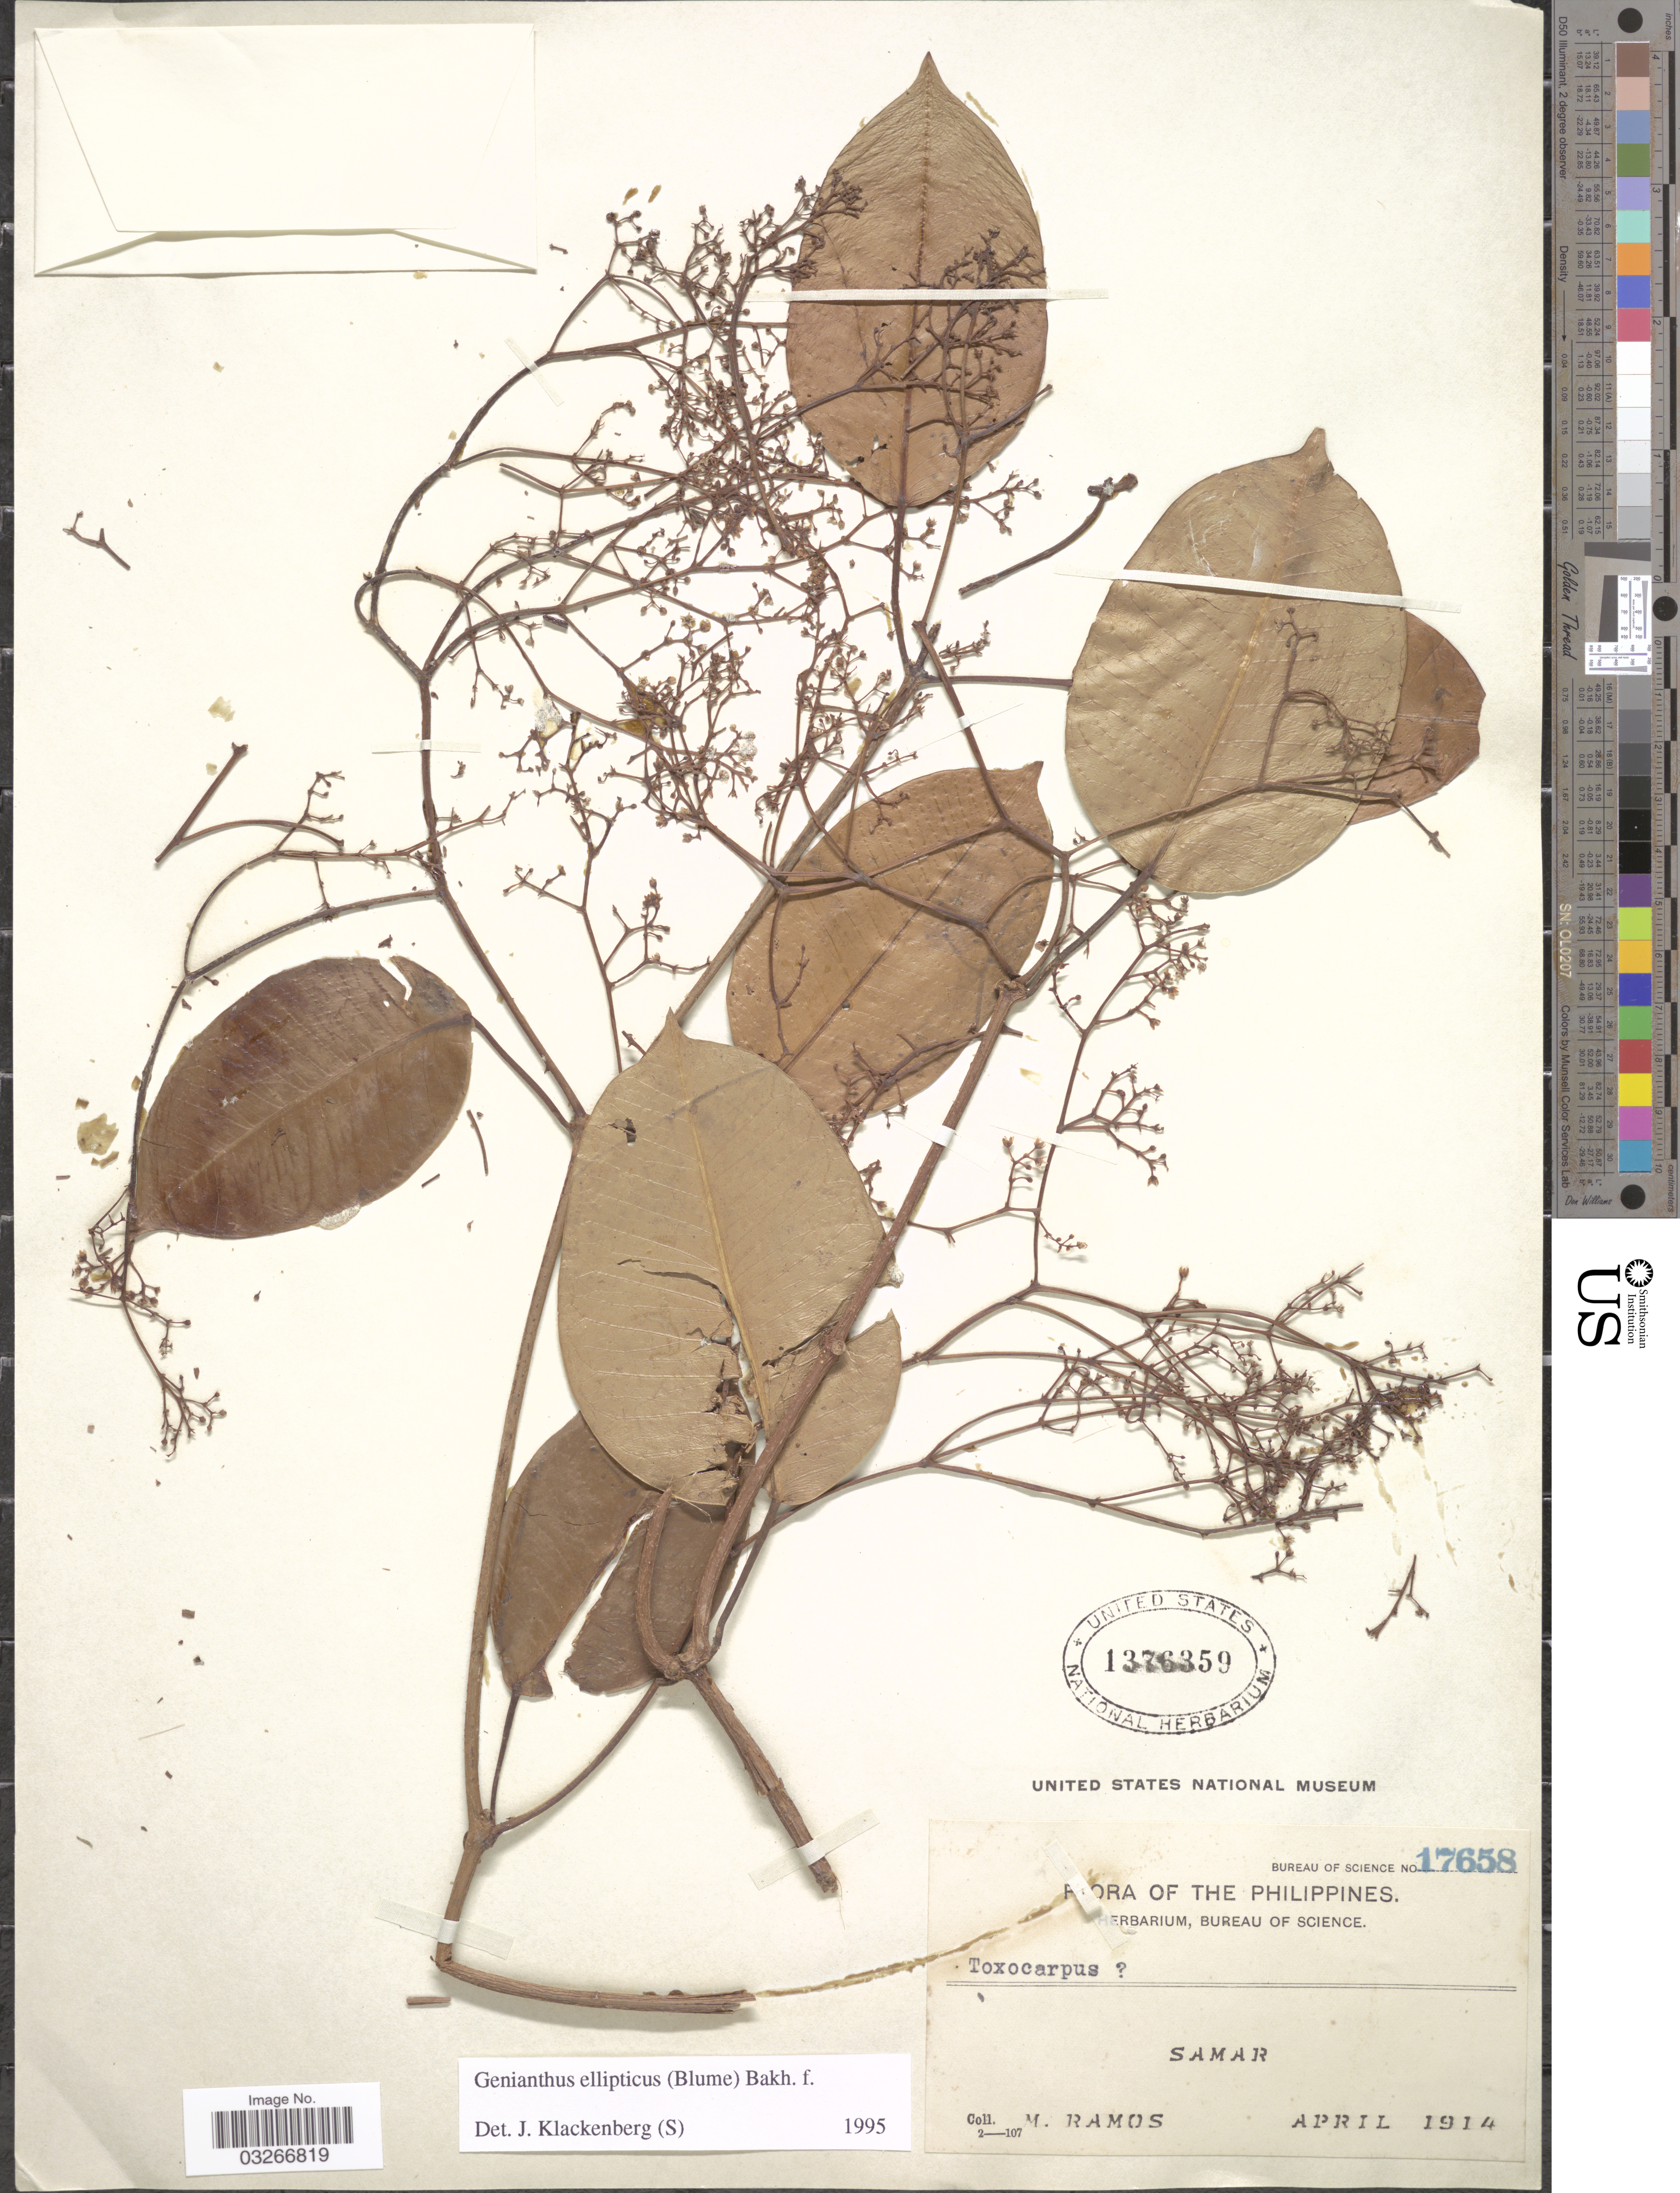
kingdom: Plantae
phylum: Tracheophyta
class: Magnoliopsida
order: Gentianales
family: Apocynaceae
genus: Genianthus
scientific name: Genianthus ellipticus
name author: (Blume) Bakh. f.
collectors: M. Ramos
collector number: Bureau of Science 17658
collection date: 1914-04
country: Philippines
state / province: Eastern Visayas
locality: Samar.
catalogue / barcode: US 1376359